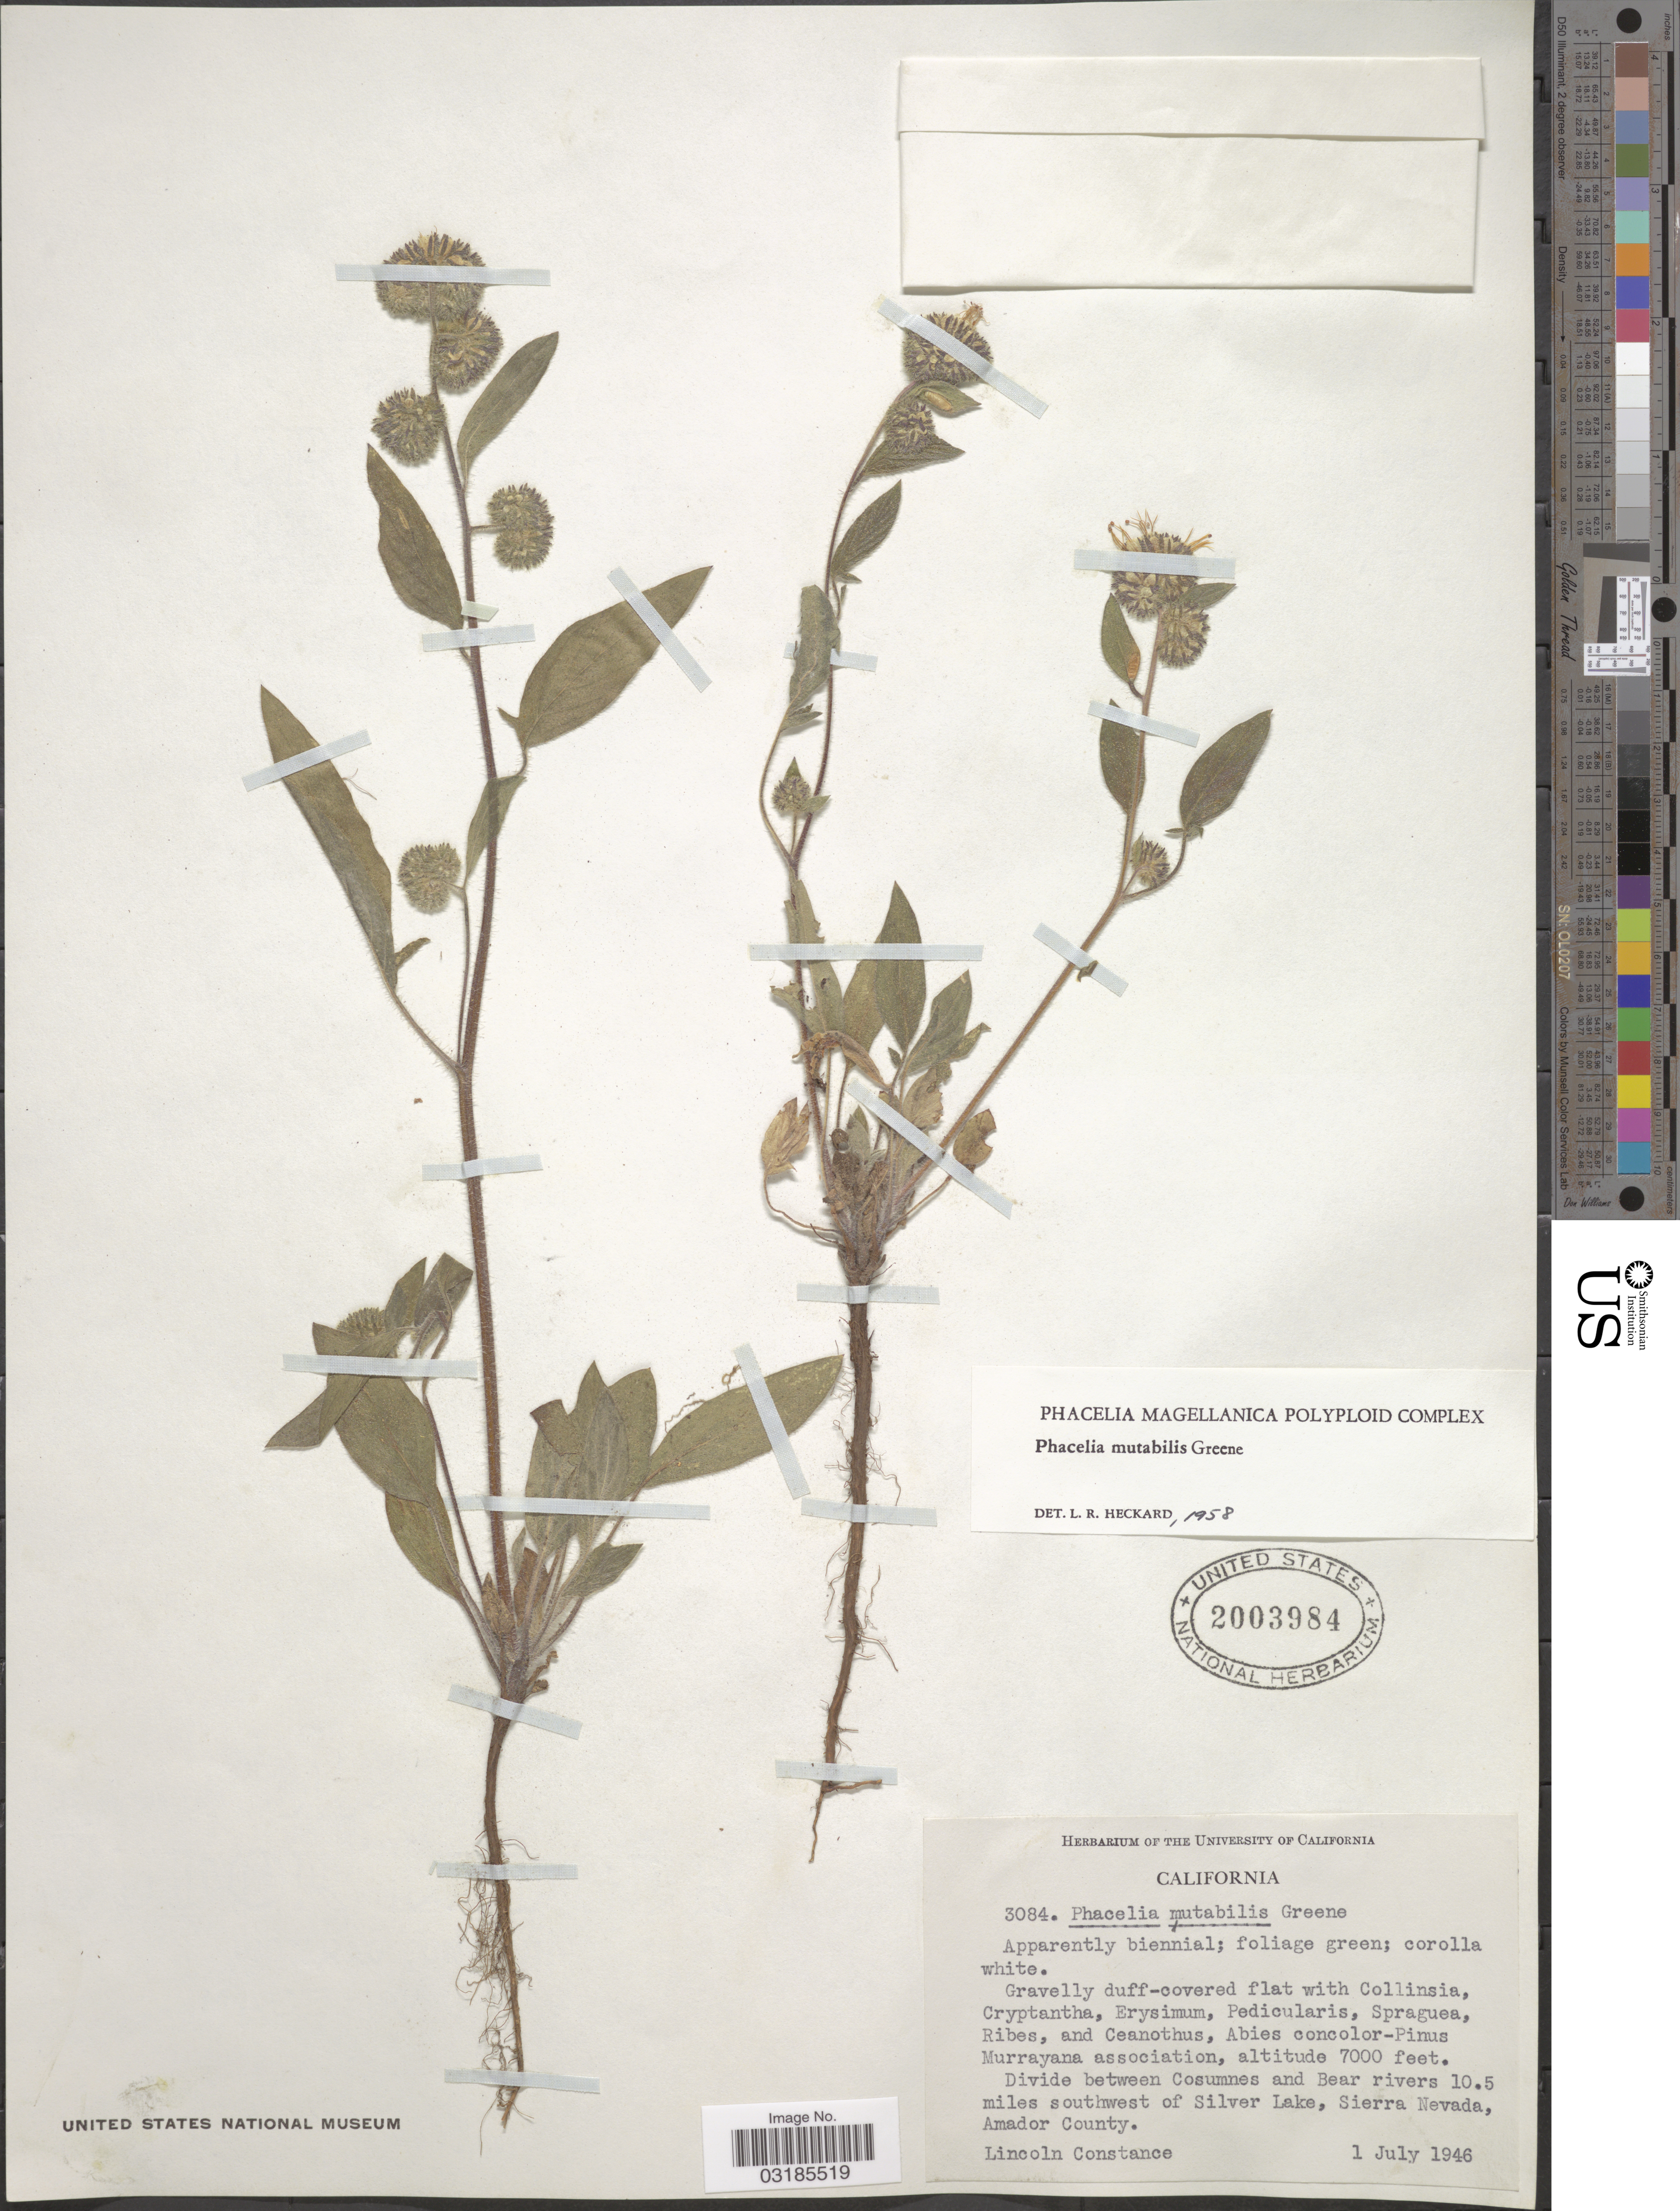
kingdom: Plantae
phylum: Tracheophyta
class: Magnoliopsida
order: Boraginales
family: Hydrophyllaceae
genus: Phacelia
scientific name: Phacelia mutabilis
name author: Greene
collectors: L. Constance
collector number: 3084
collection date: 1946-07-01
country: United States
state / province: California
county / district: Amador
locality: Divide between Cosumnes and Bear rivers 10.5 miles southwest of Silver Lake, Sierra Nevada, Amador County.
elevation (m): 2134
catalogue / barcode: US 2003984